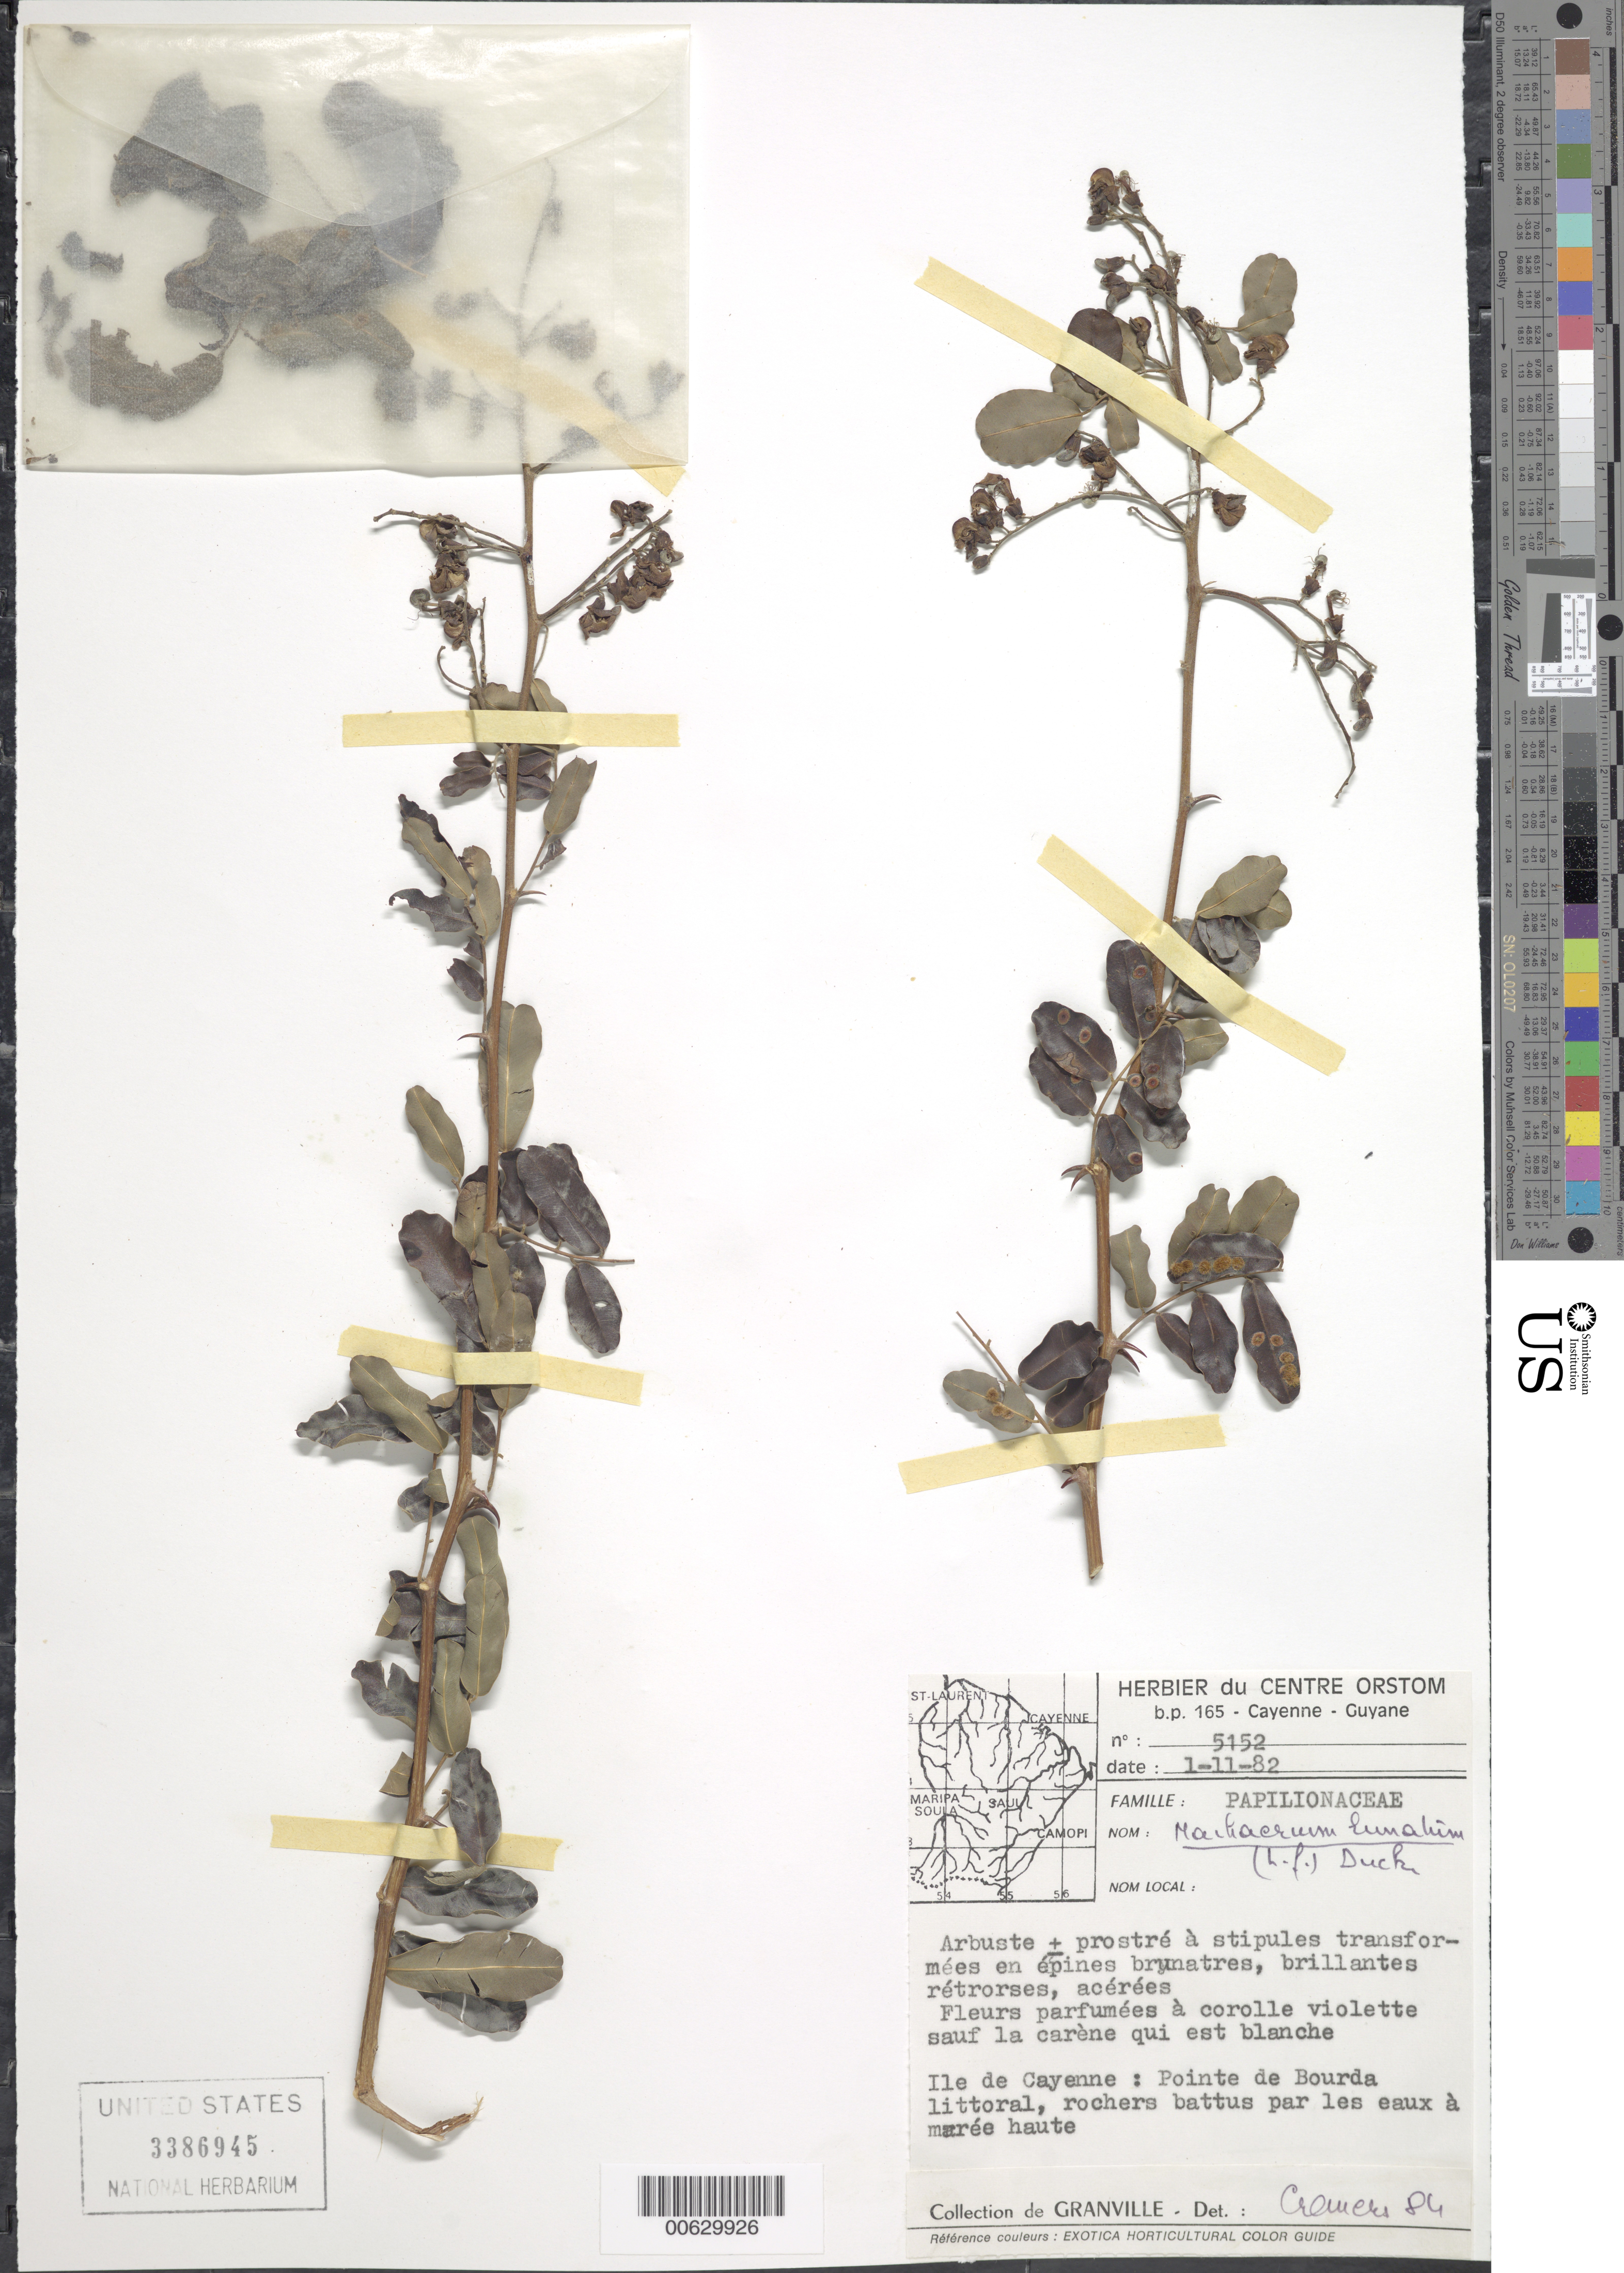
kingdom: Plantae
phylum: Tracheophyta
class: Magnoliopsida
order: Fabales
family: Fabaceae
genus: Machaerium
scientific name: Machaerium lunatum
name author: (L. f.) Ducke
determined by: Rudd, V. E.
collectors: J.-J. de Granville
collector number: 5152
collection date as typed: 1-Nov-82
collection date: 1982-11-01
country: French Guiana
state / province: Cayenne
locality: Cayenne, littoral de l'Ile, point de Bourda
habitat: Rocks washed by water at high tide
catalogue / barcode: US 3386945